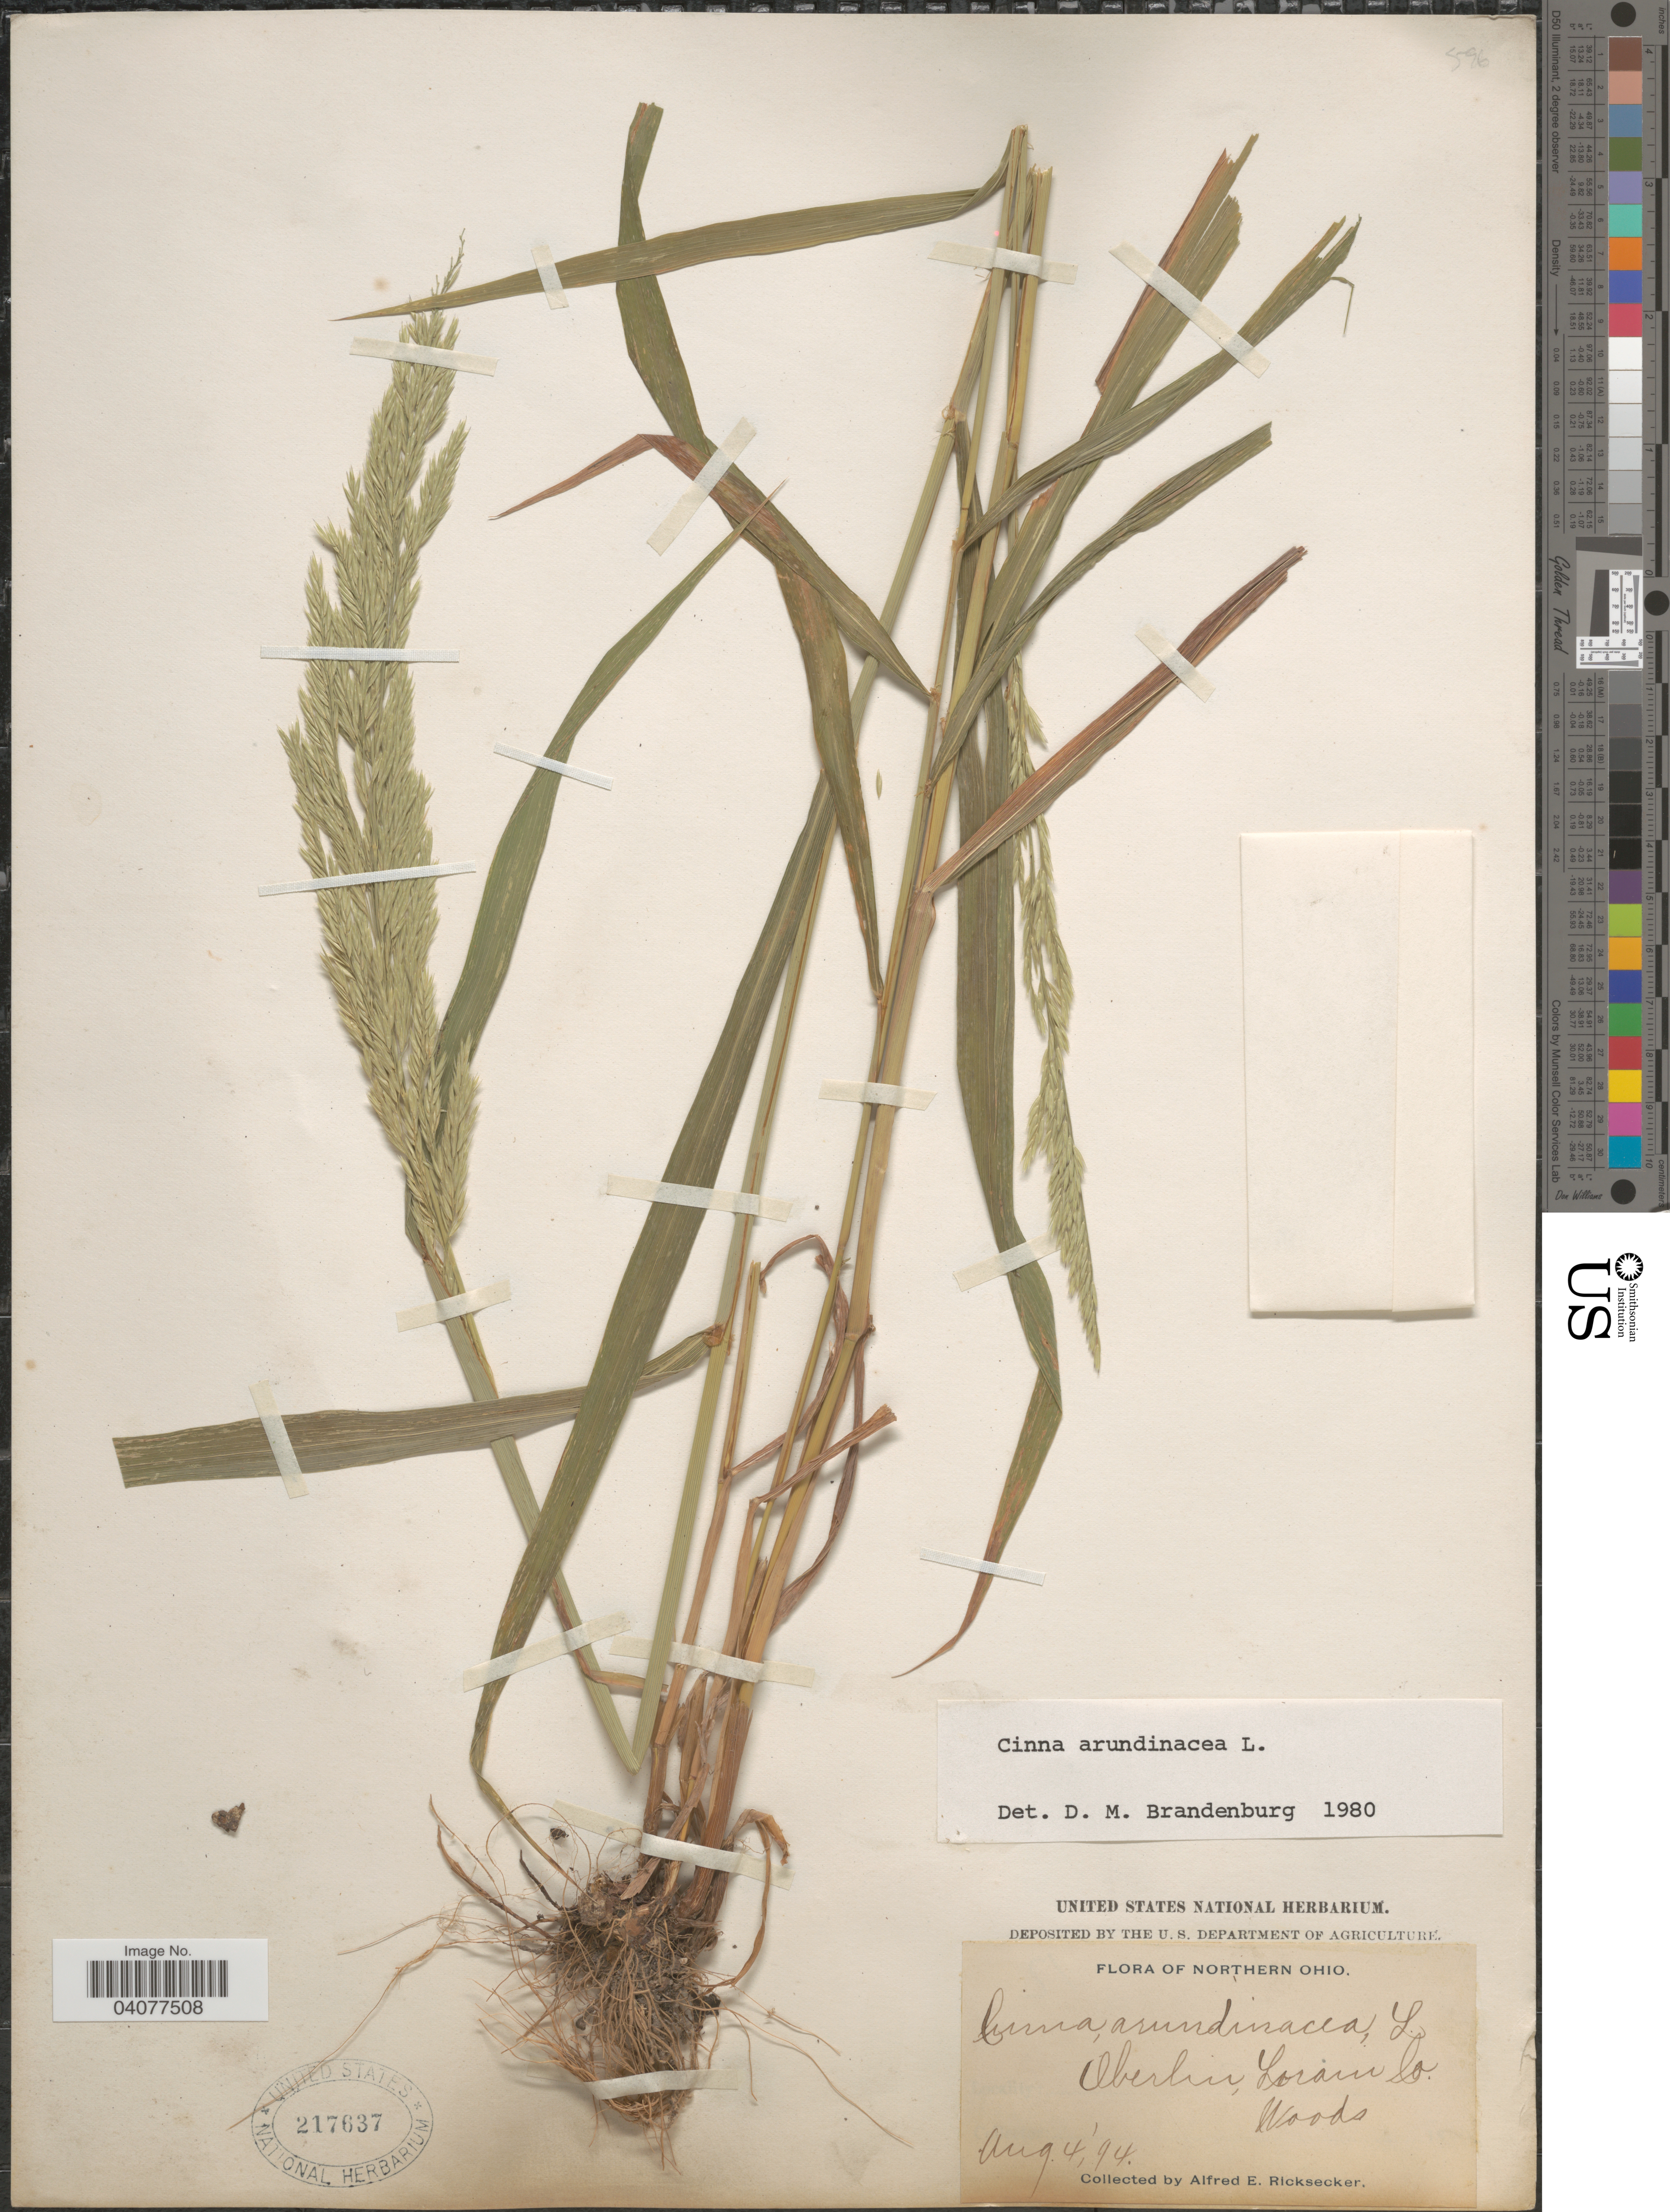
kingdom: Plantae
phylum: Tracheophyta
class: Liliopsida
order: Poales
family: Poaceae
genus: Cinna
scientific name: Cinna arundinacea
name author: L.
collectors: A. E. Ricksecker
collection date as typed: Transcribed d/m/y: 4/8/94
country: United States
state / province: Ohio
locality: Northern Ohio. Oberlin, Lorain Co. Woods.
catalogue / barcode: US 217637